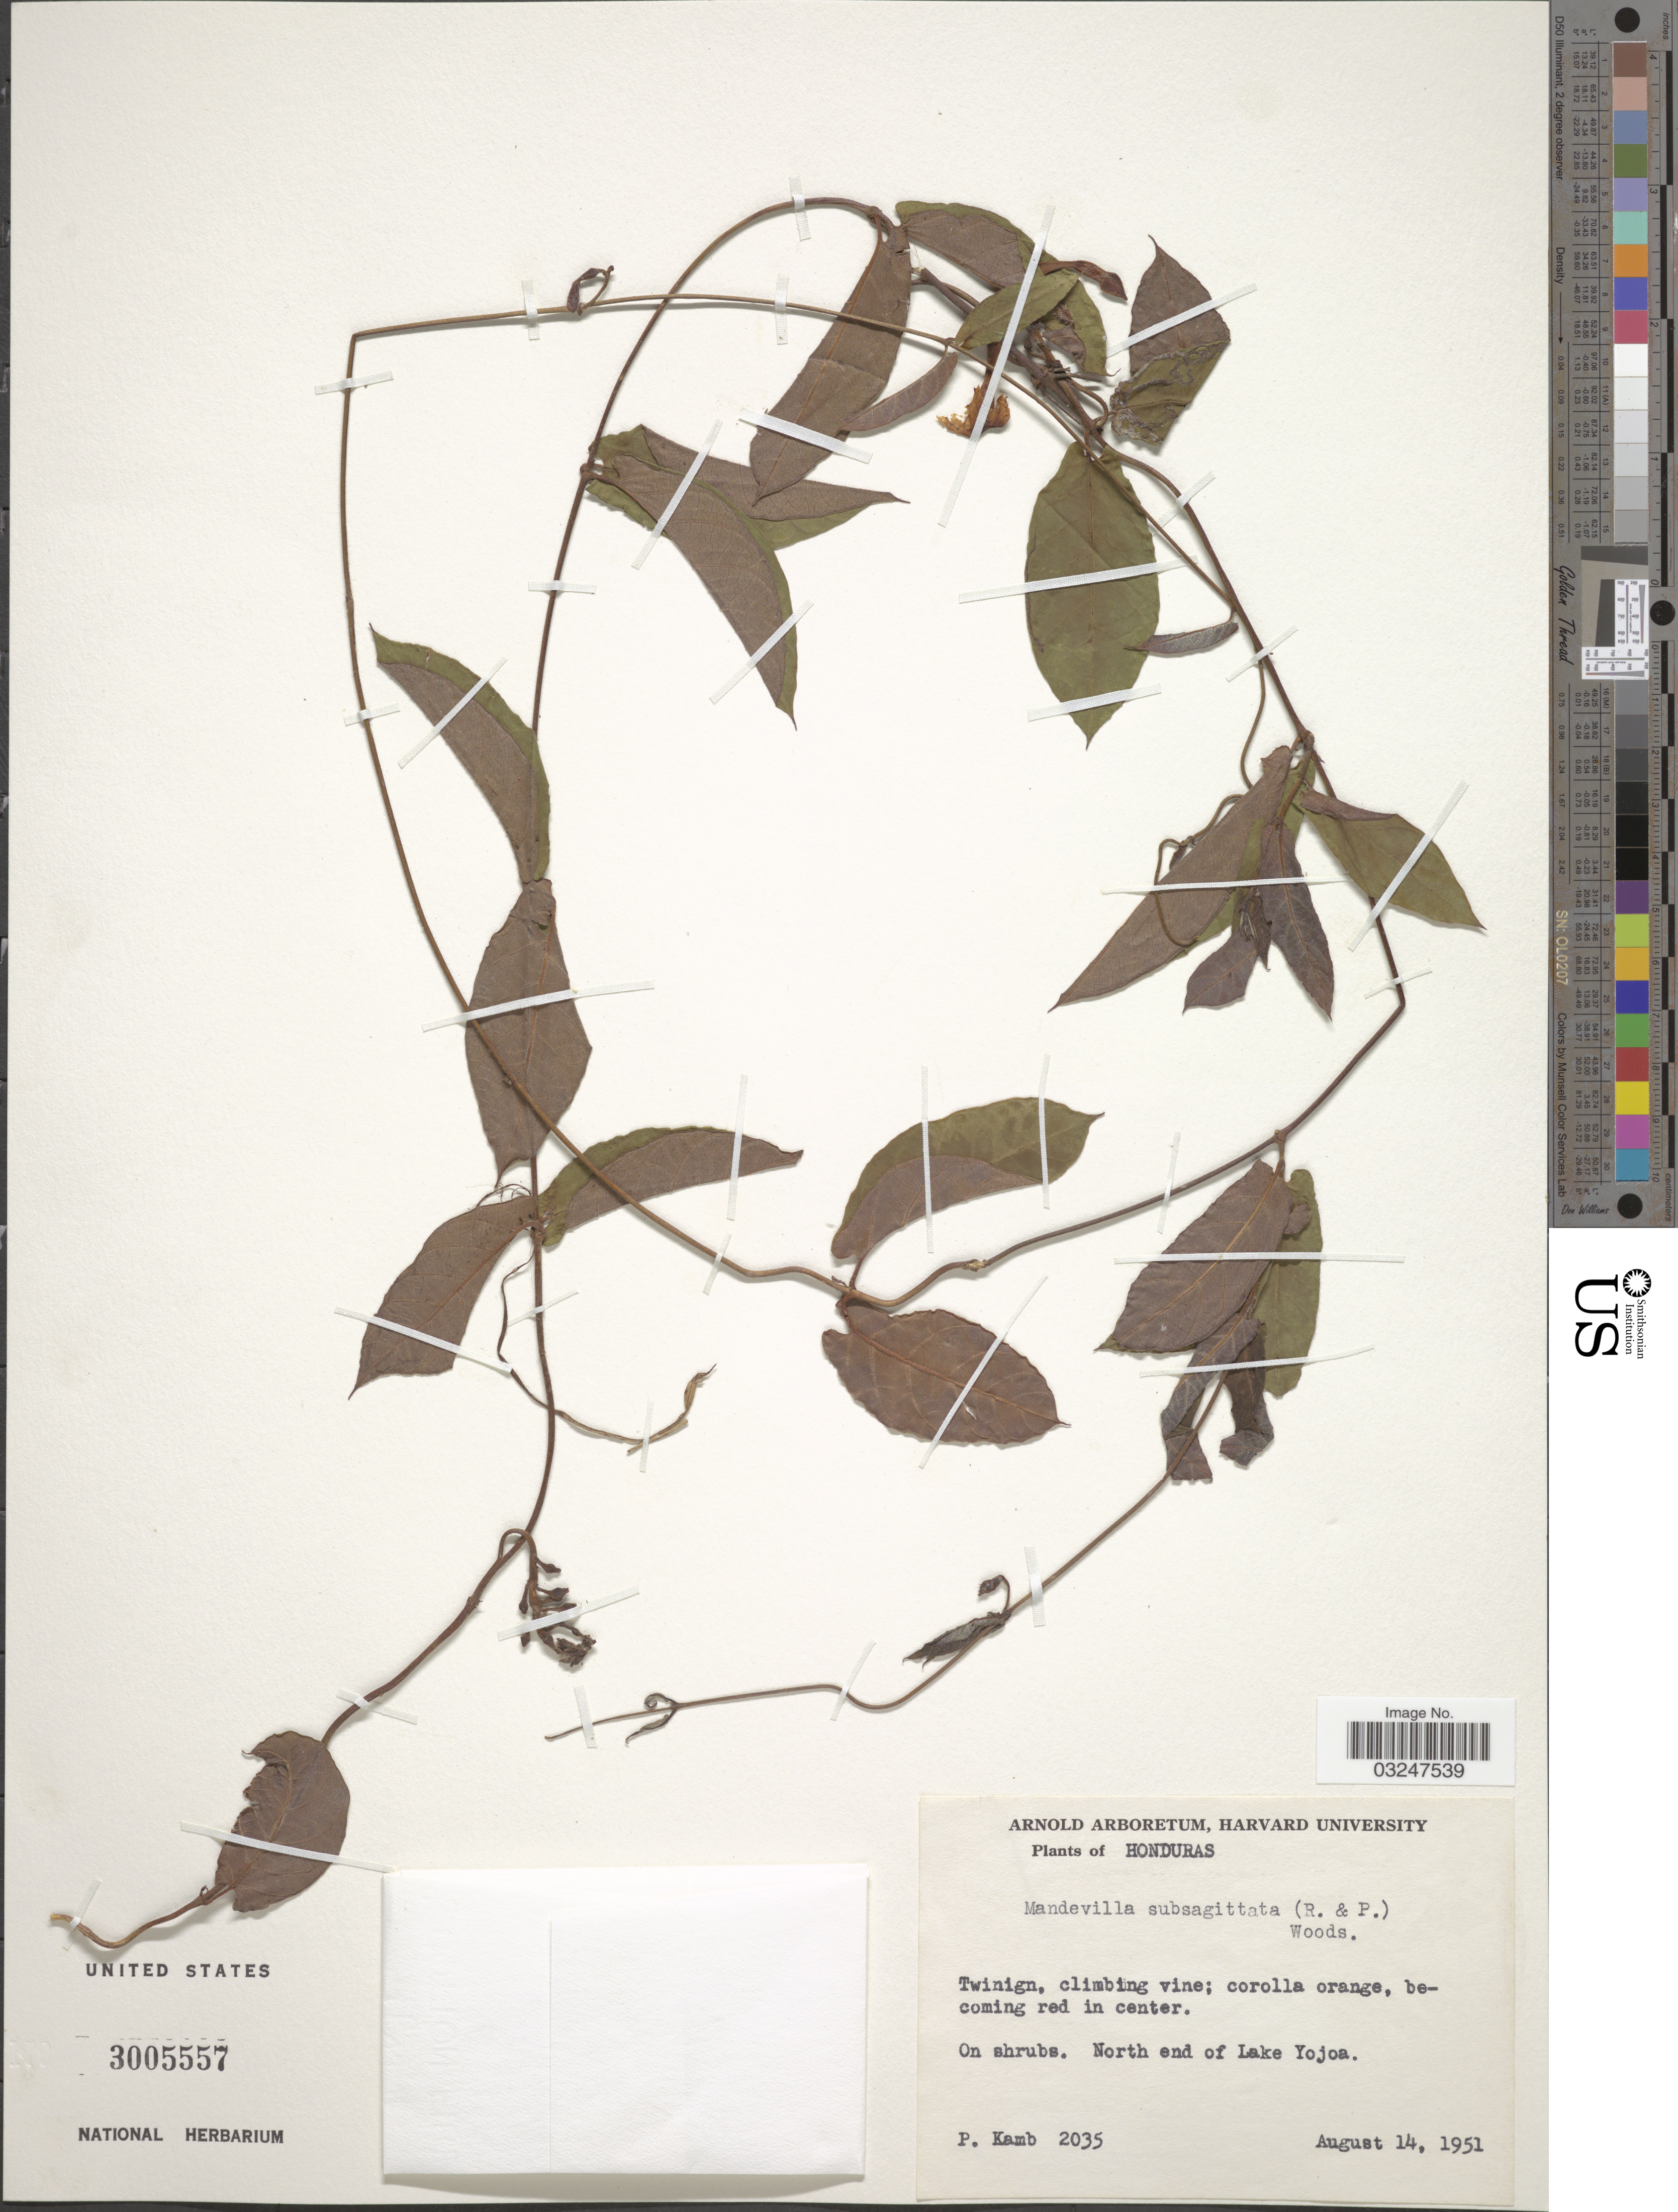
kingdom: Plantae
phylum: Tracheophyta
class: Magnoliopsida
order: Gentianales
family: Apocynaceae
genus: Mandevilla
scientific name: Mandevilla subsagittata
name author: (Ruiz & Pav.) Woodson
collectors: P. Kamb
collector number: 2035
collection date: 1951-08-14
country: Honduras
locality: North end of Lake Yojoa.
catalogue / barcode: US 3005557